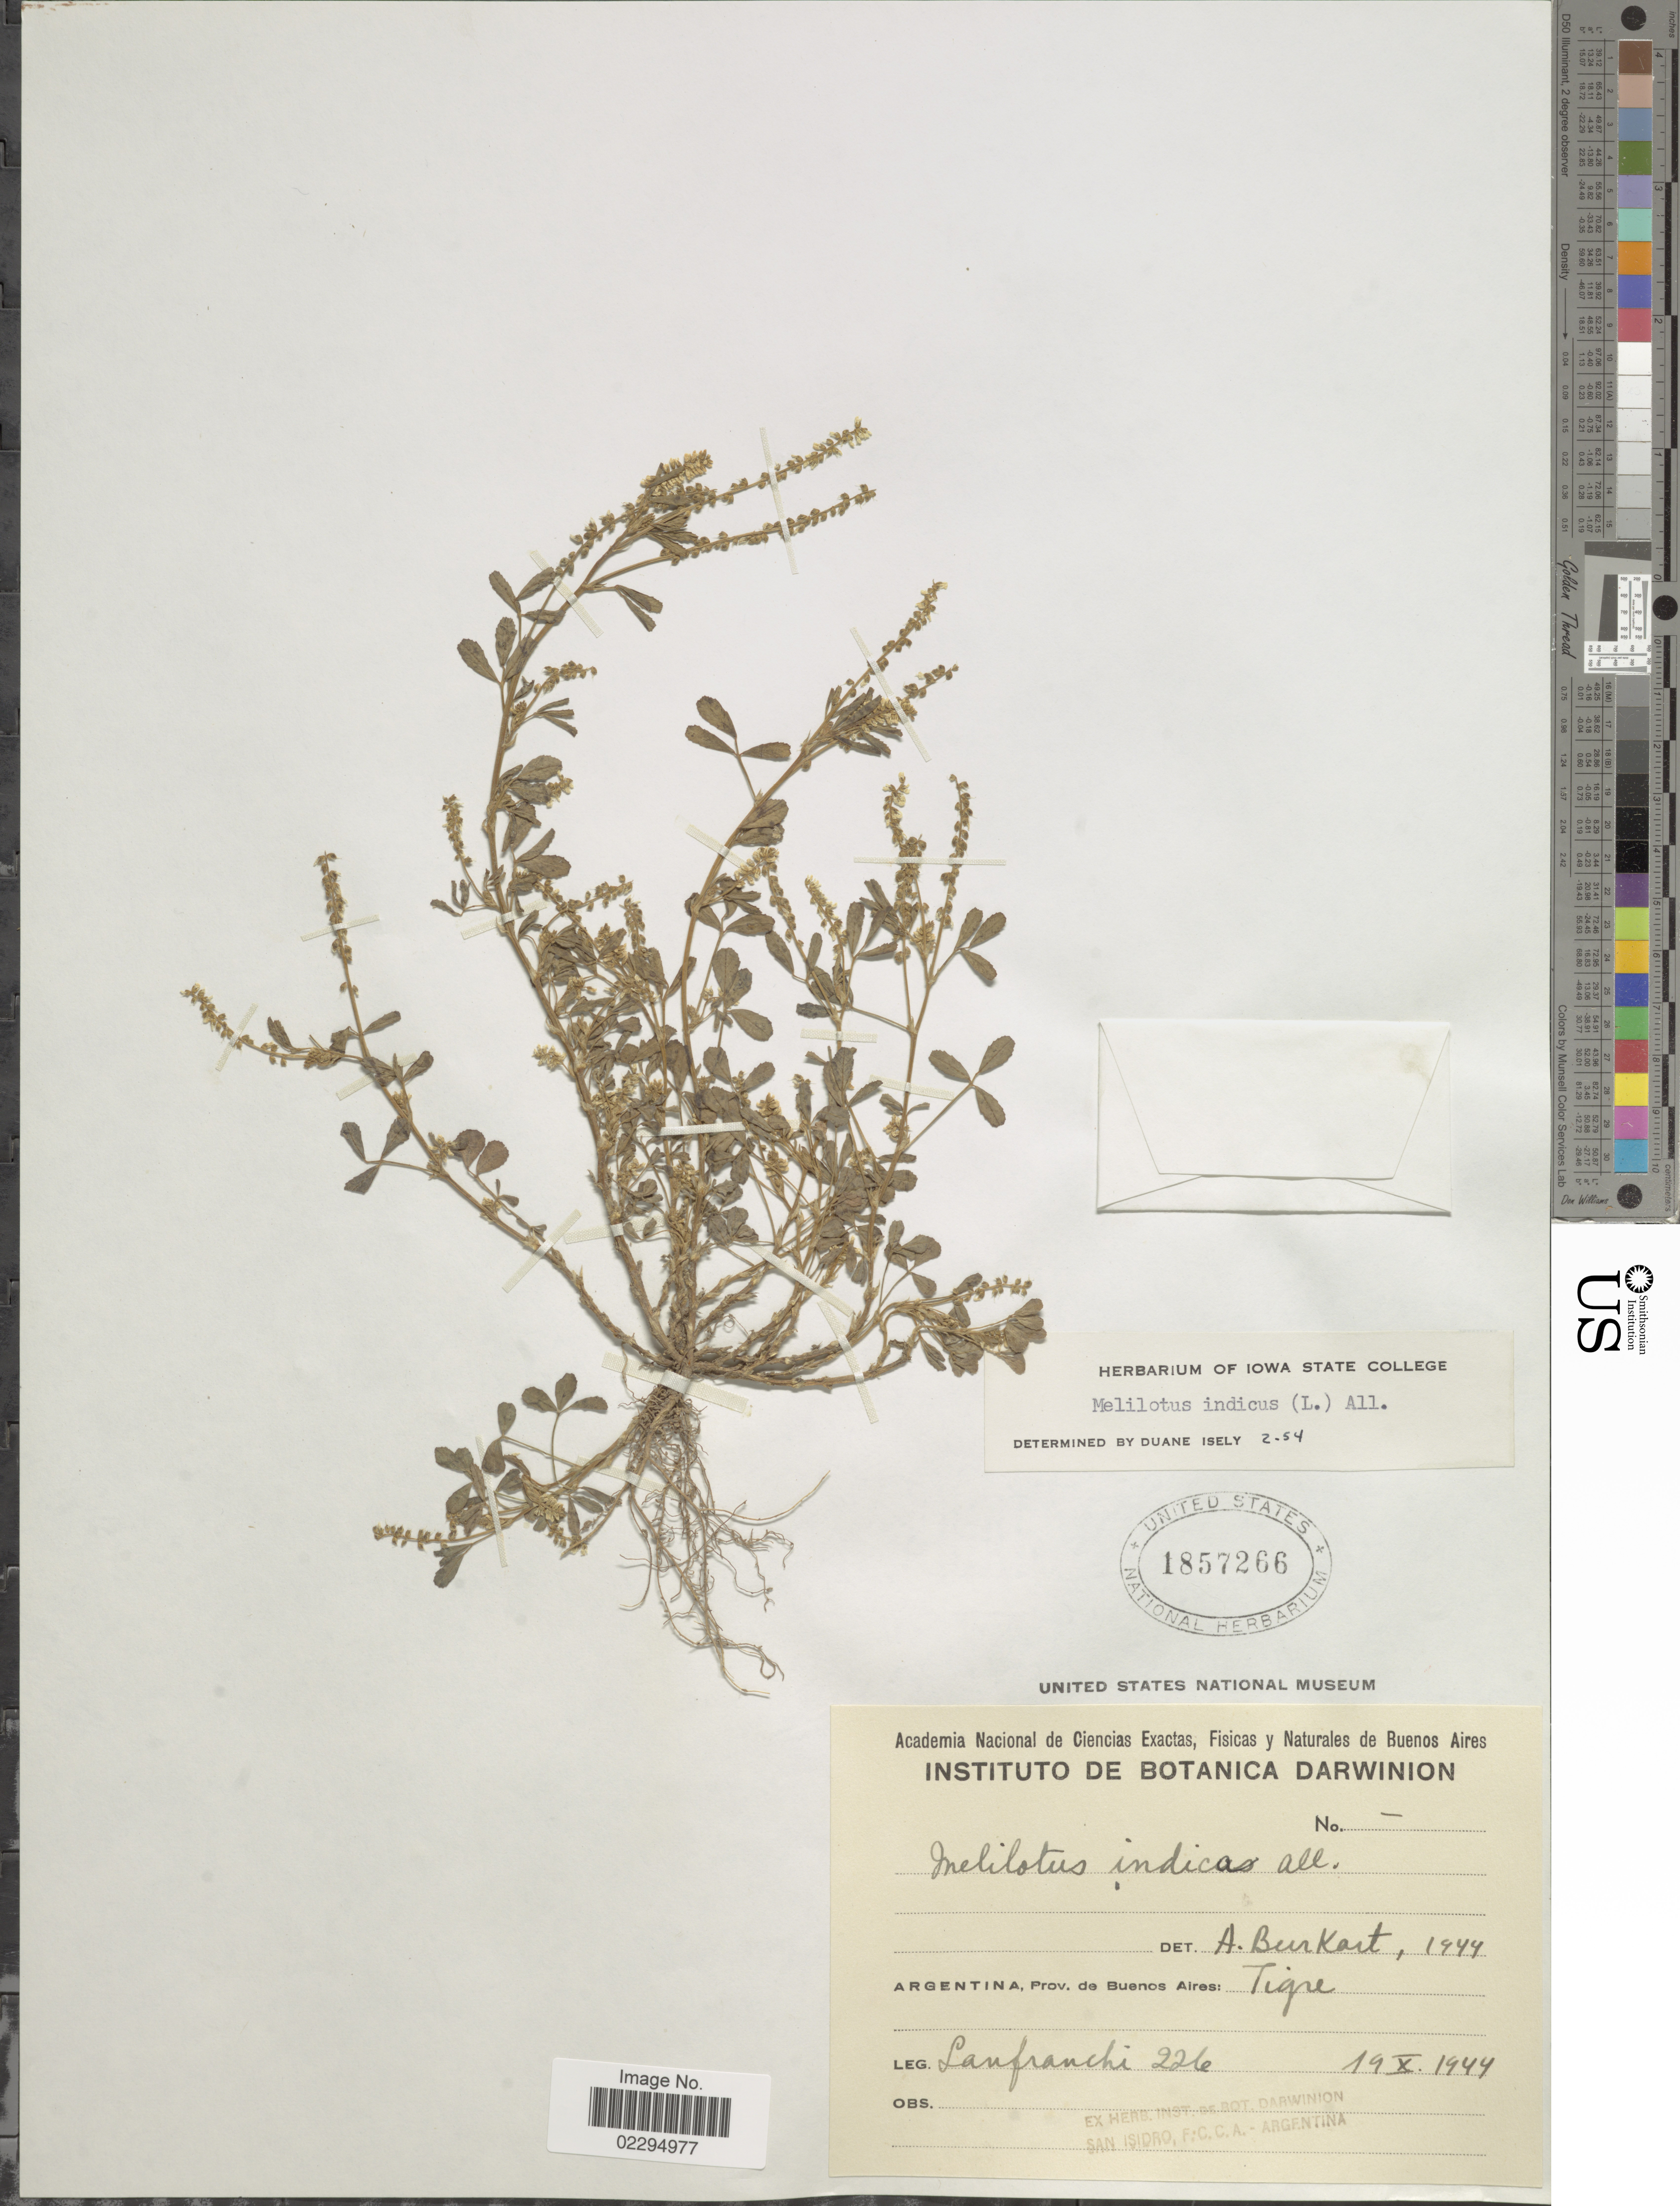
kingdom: Plantae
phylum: Tracheophyta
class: Magnoliopsida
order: Fabales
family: Fabaceae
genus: Melilotus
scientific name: Melilotus indicus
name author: (L.) All.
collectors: Lanfranchi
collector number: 226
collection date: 1944-10-19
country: Argentina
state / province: Buenos Aires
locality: Tigre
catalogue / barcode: US 1857266